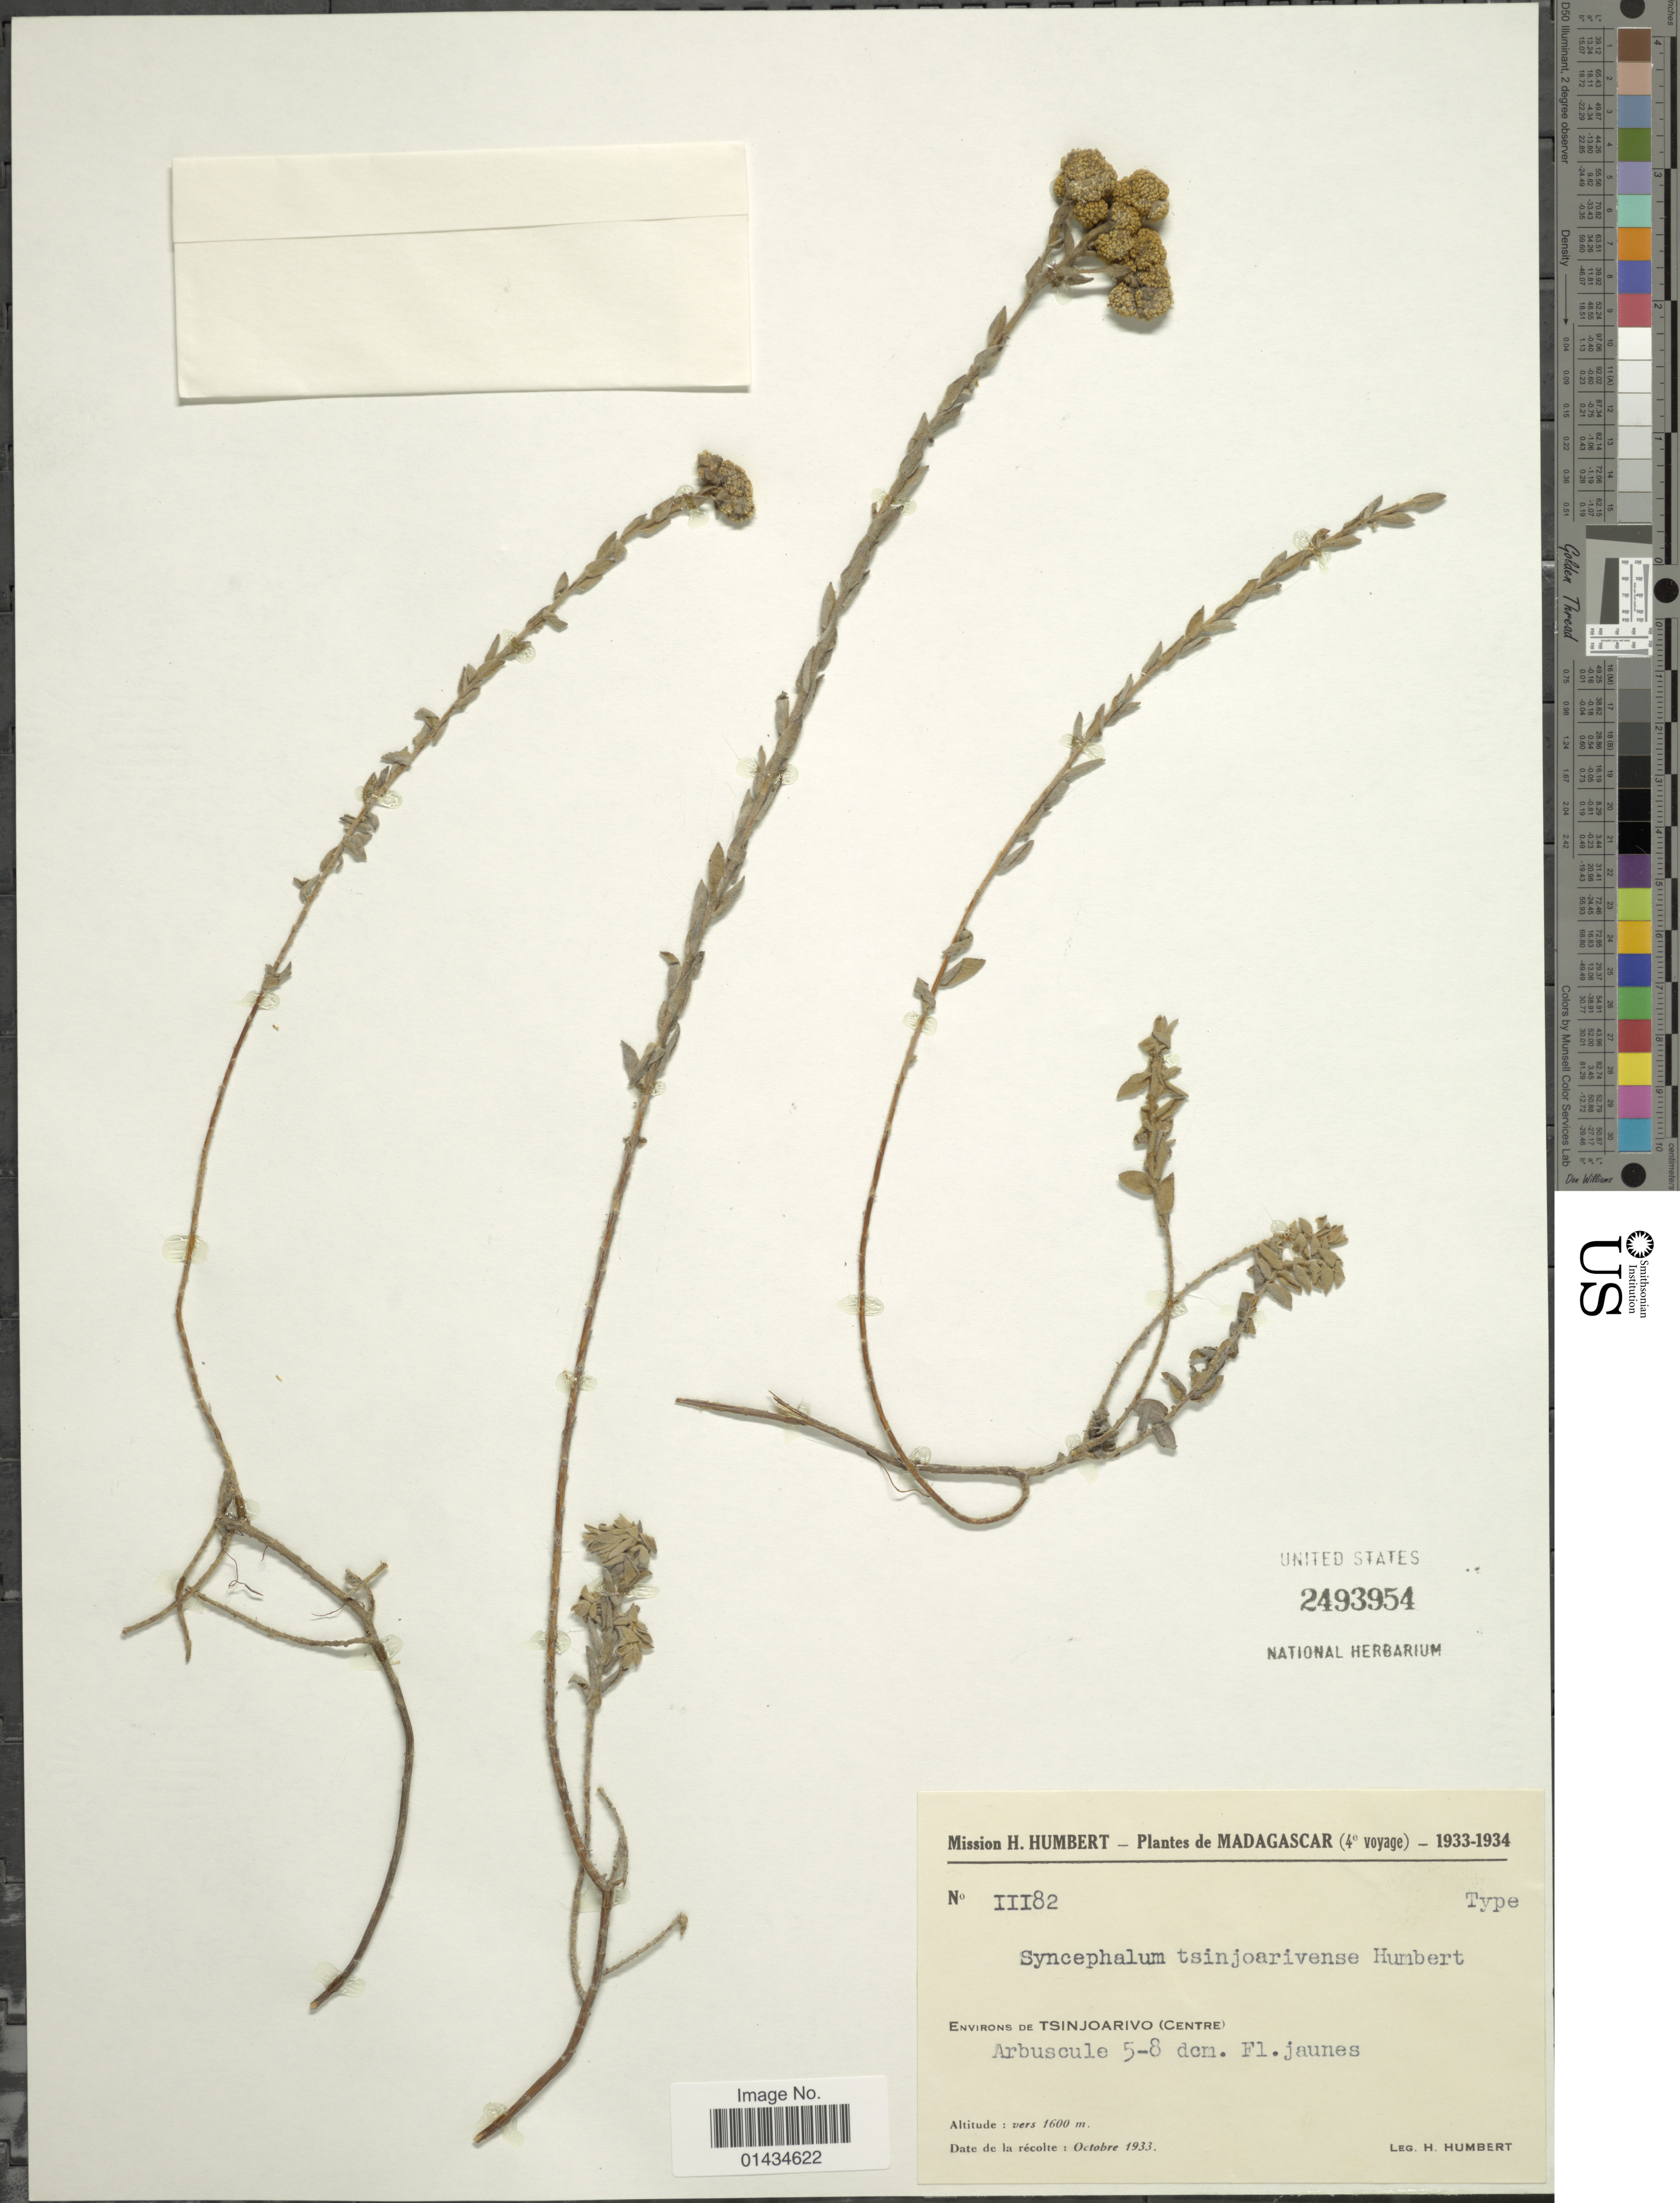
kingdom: Plantae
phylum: Tracheophyta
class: Magnoliopsida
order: Asterales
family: Asteraceae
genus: Syncephalum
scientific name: Syncephalum tsinjoarivense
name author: Humbert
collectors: H. Humbert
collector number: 11182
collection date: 1933-10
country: Madagascar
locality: Madagascar (4e voyage), environs de Tsinjoarivo (Centre), jaunes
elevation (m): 1600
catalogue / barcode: US 2493954